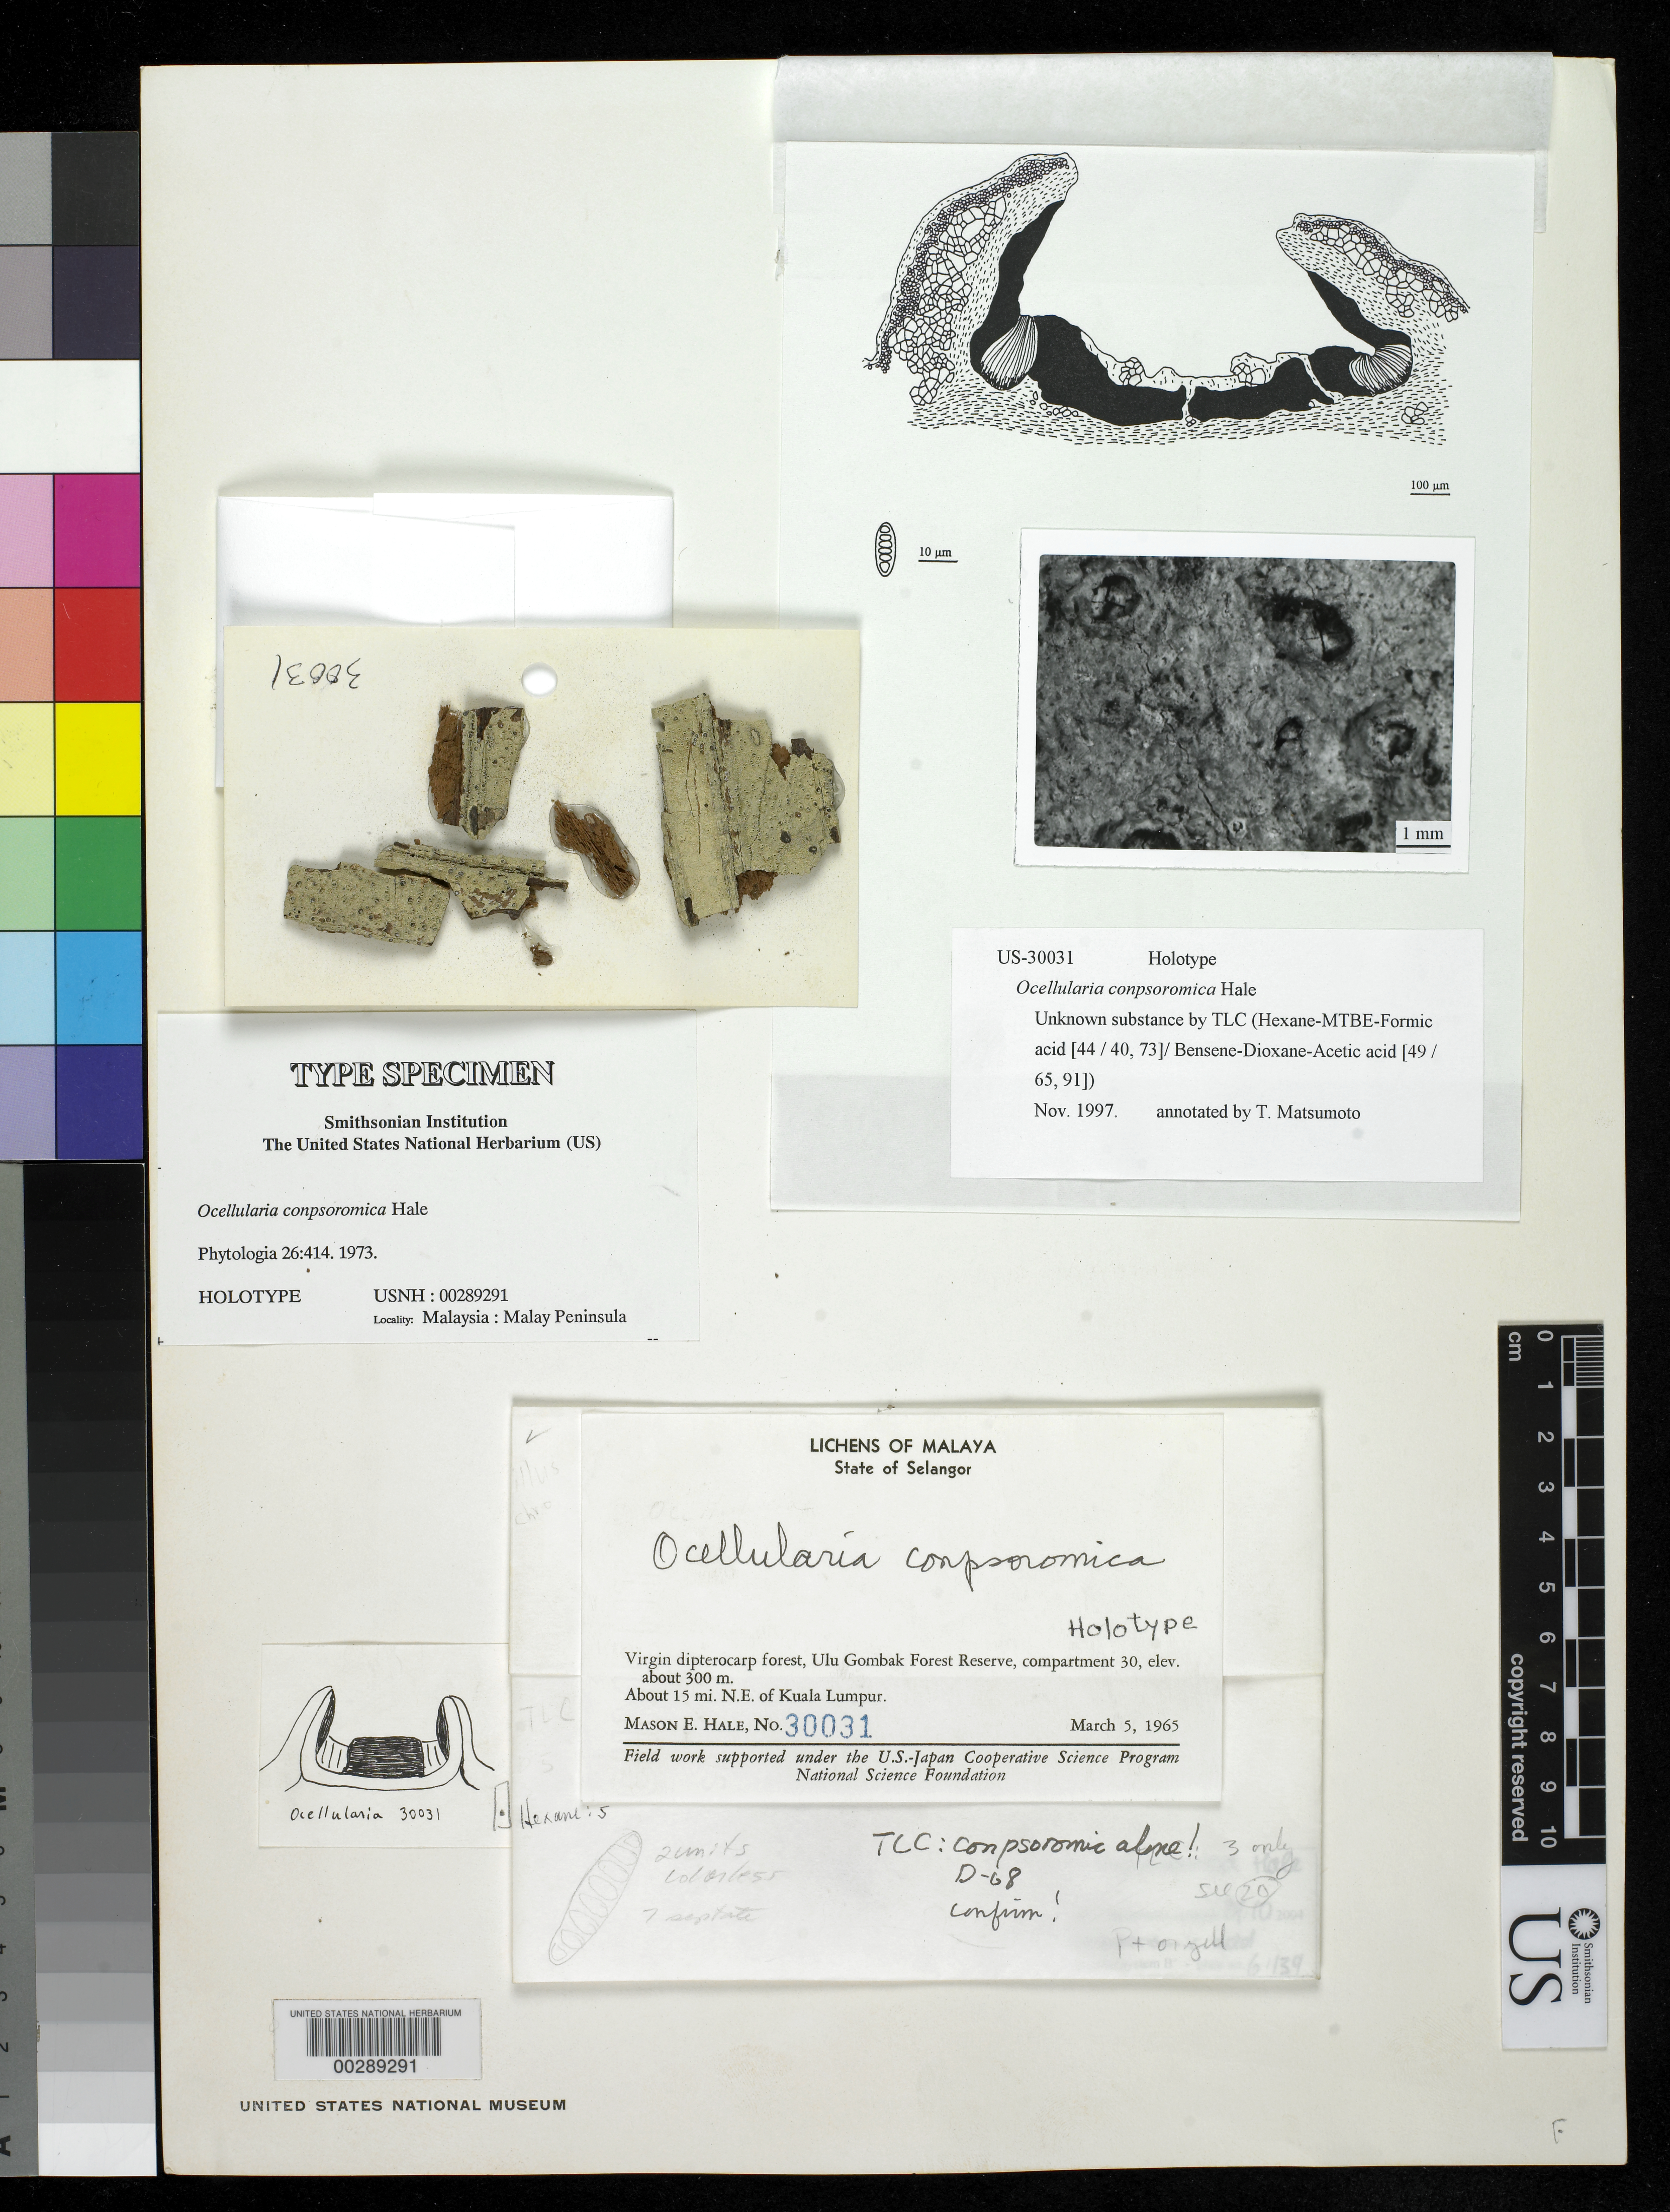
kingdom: Fungi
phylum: Ascomycota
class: Lecanoromycetes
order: Ostropales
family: Graphidaceae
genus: Ocellularia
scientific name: Ocellularia conpsoromica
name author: Hale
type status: Holotype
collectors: M. Hale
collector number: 30031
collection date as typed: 05 Mar 1965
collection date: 1965-03-05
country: Malaysia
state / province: Selangor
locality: Ulu Gombak Forest Reserve, Compartment 30, ca. 15 mi NE of Kuala Lumpur. [Malay Peninsula]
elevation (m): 300